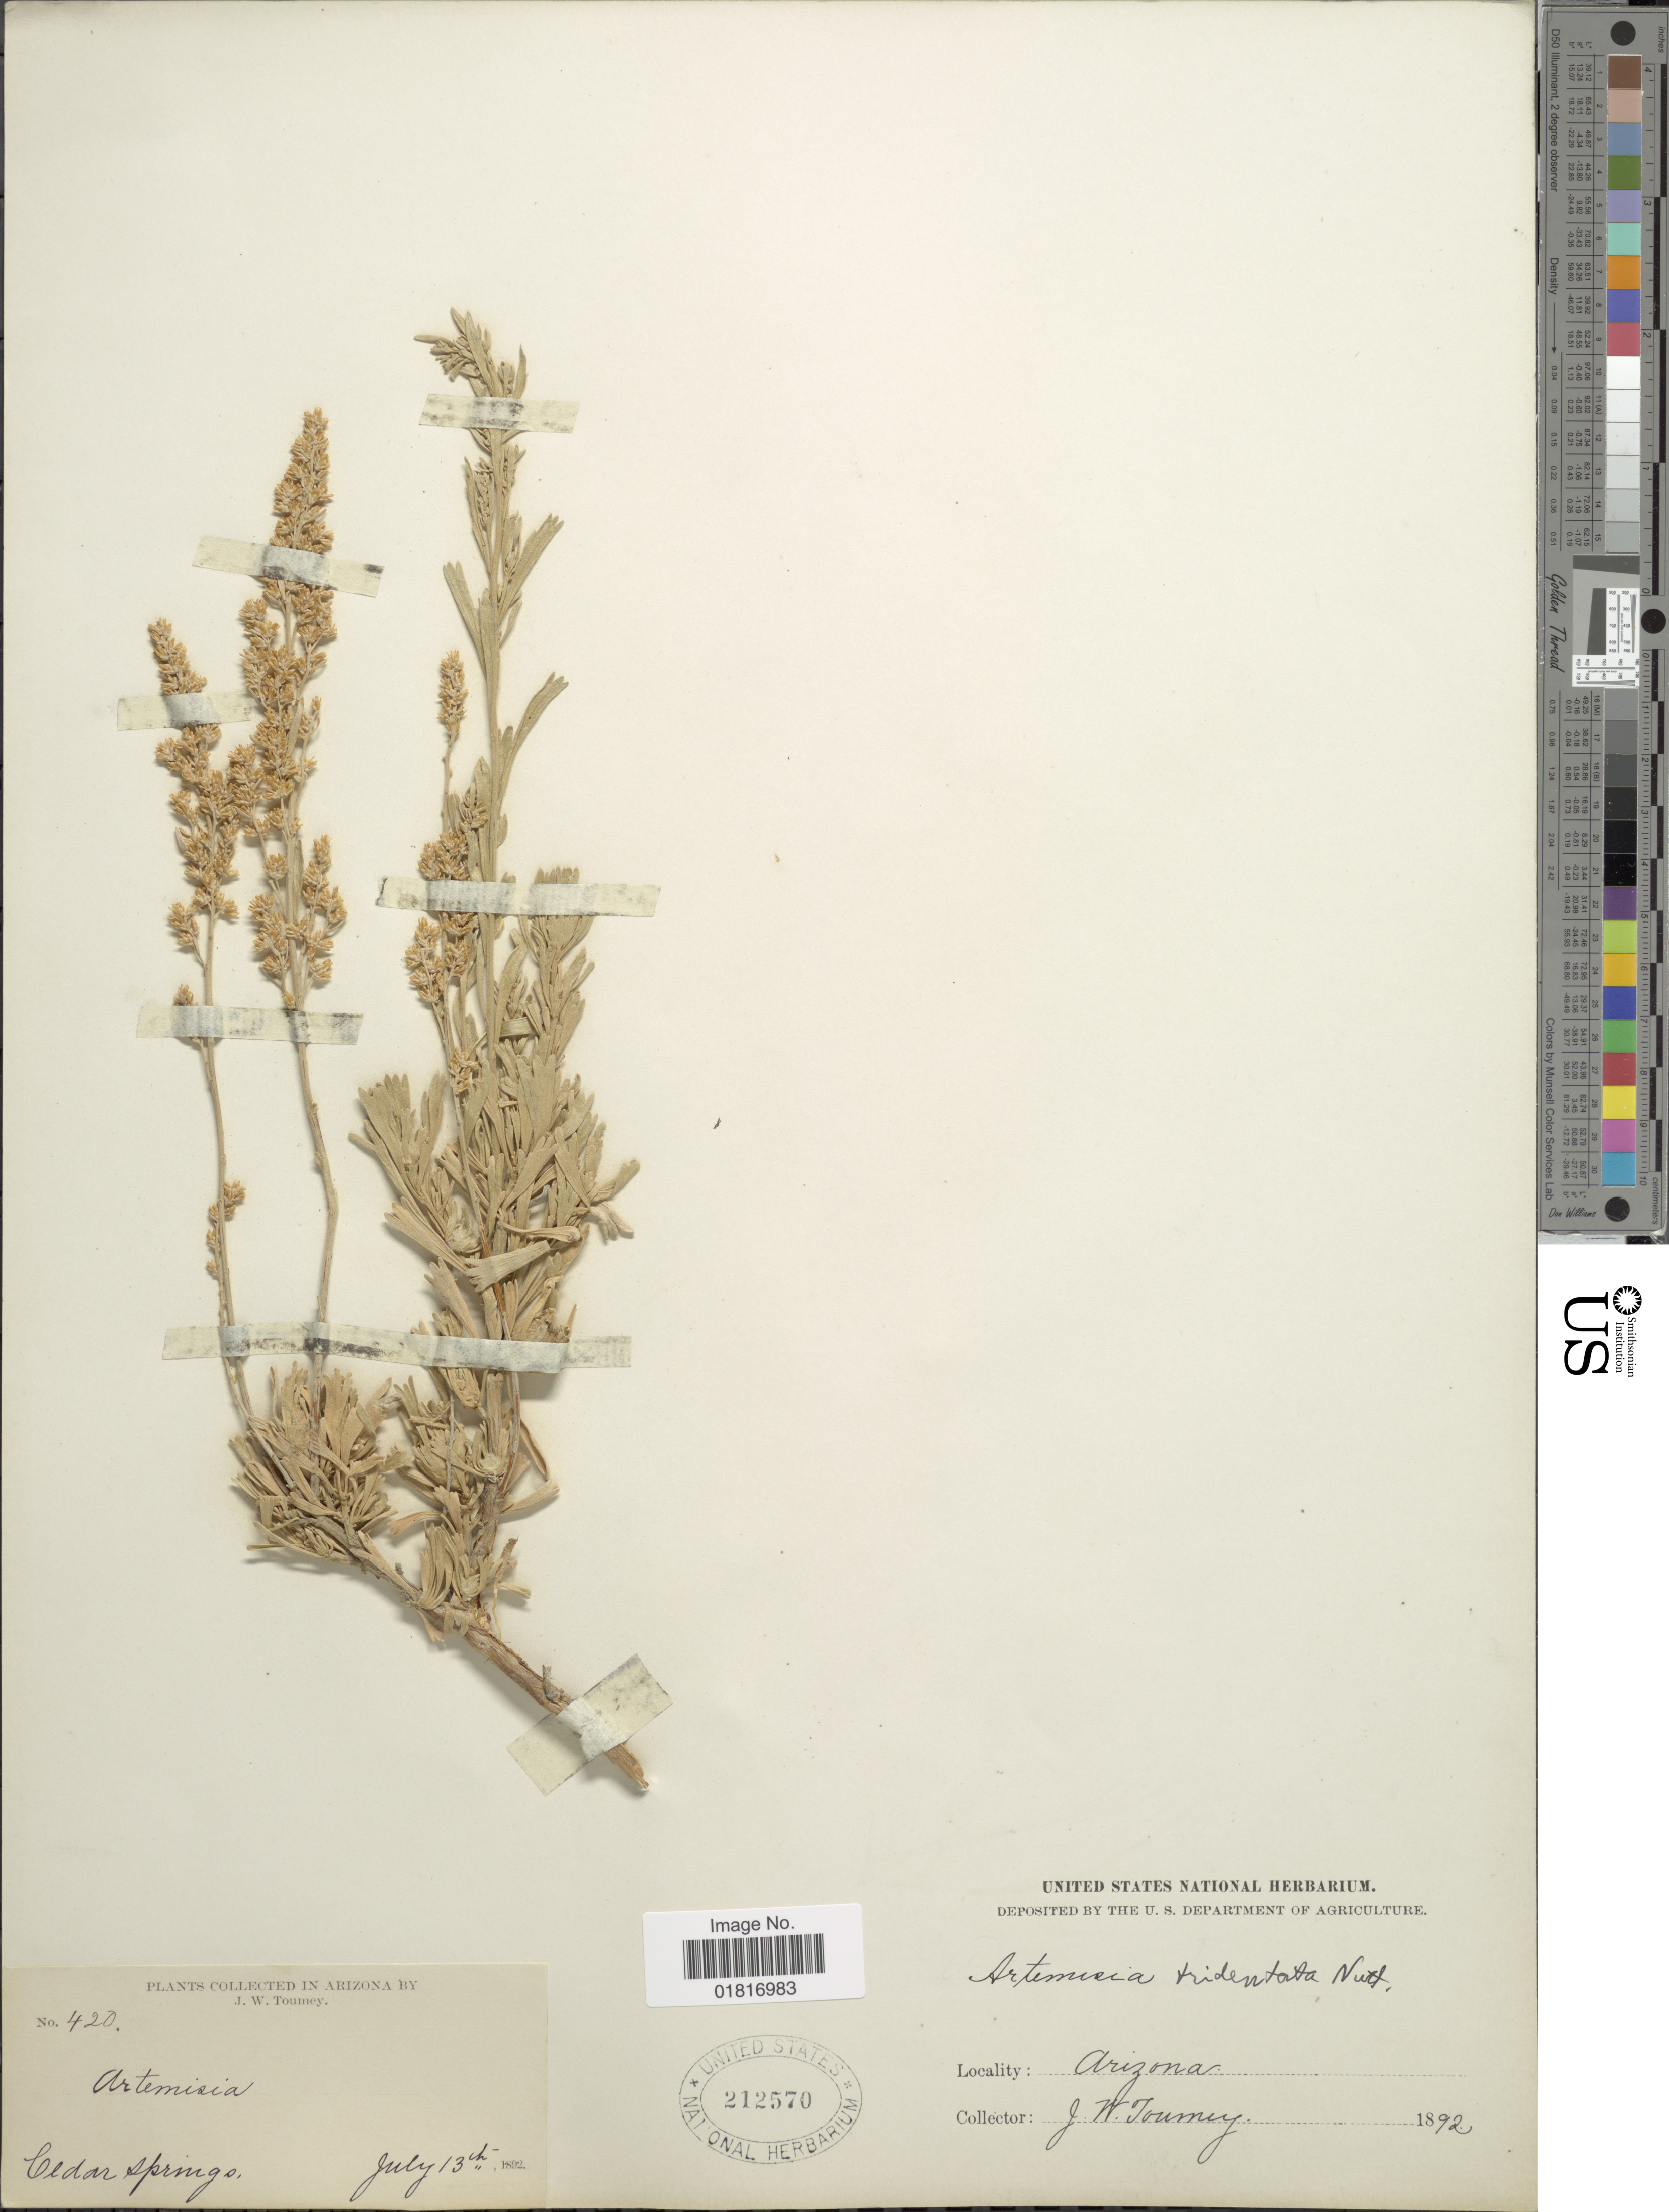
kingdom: Plantae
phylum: Tracheophyta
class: Magnoliopsida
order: Asterales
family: Asteraceae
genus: Artemisia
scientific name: Artemisia tridentata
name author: Nutt.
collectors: J. Tourney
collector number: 420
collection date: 1892-07-13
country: United States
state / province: Arizona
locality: Cedar Springs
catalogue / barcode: US 212570